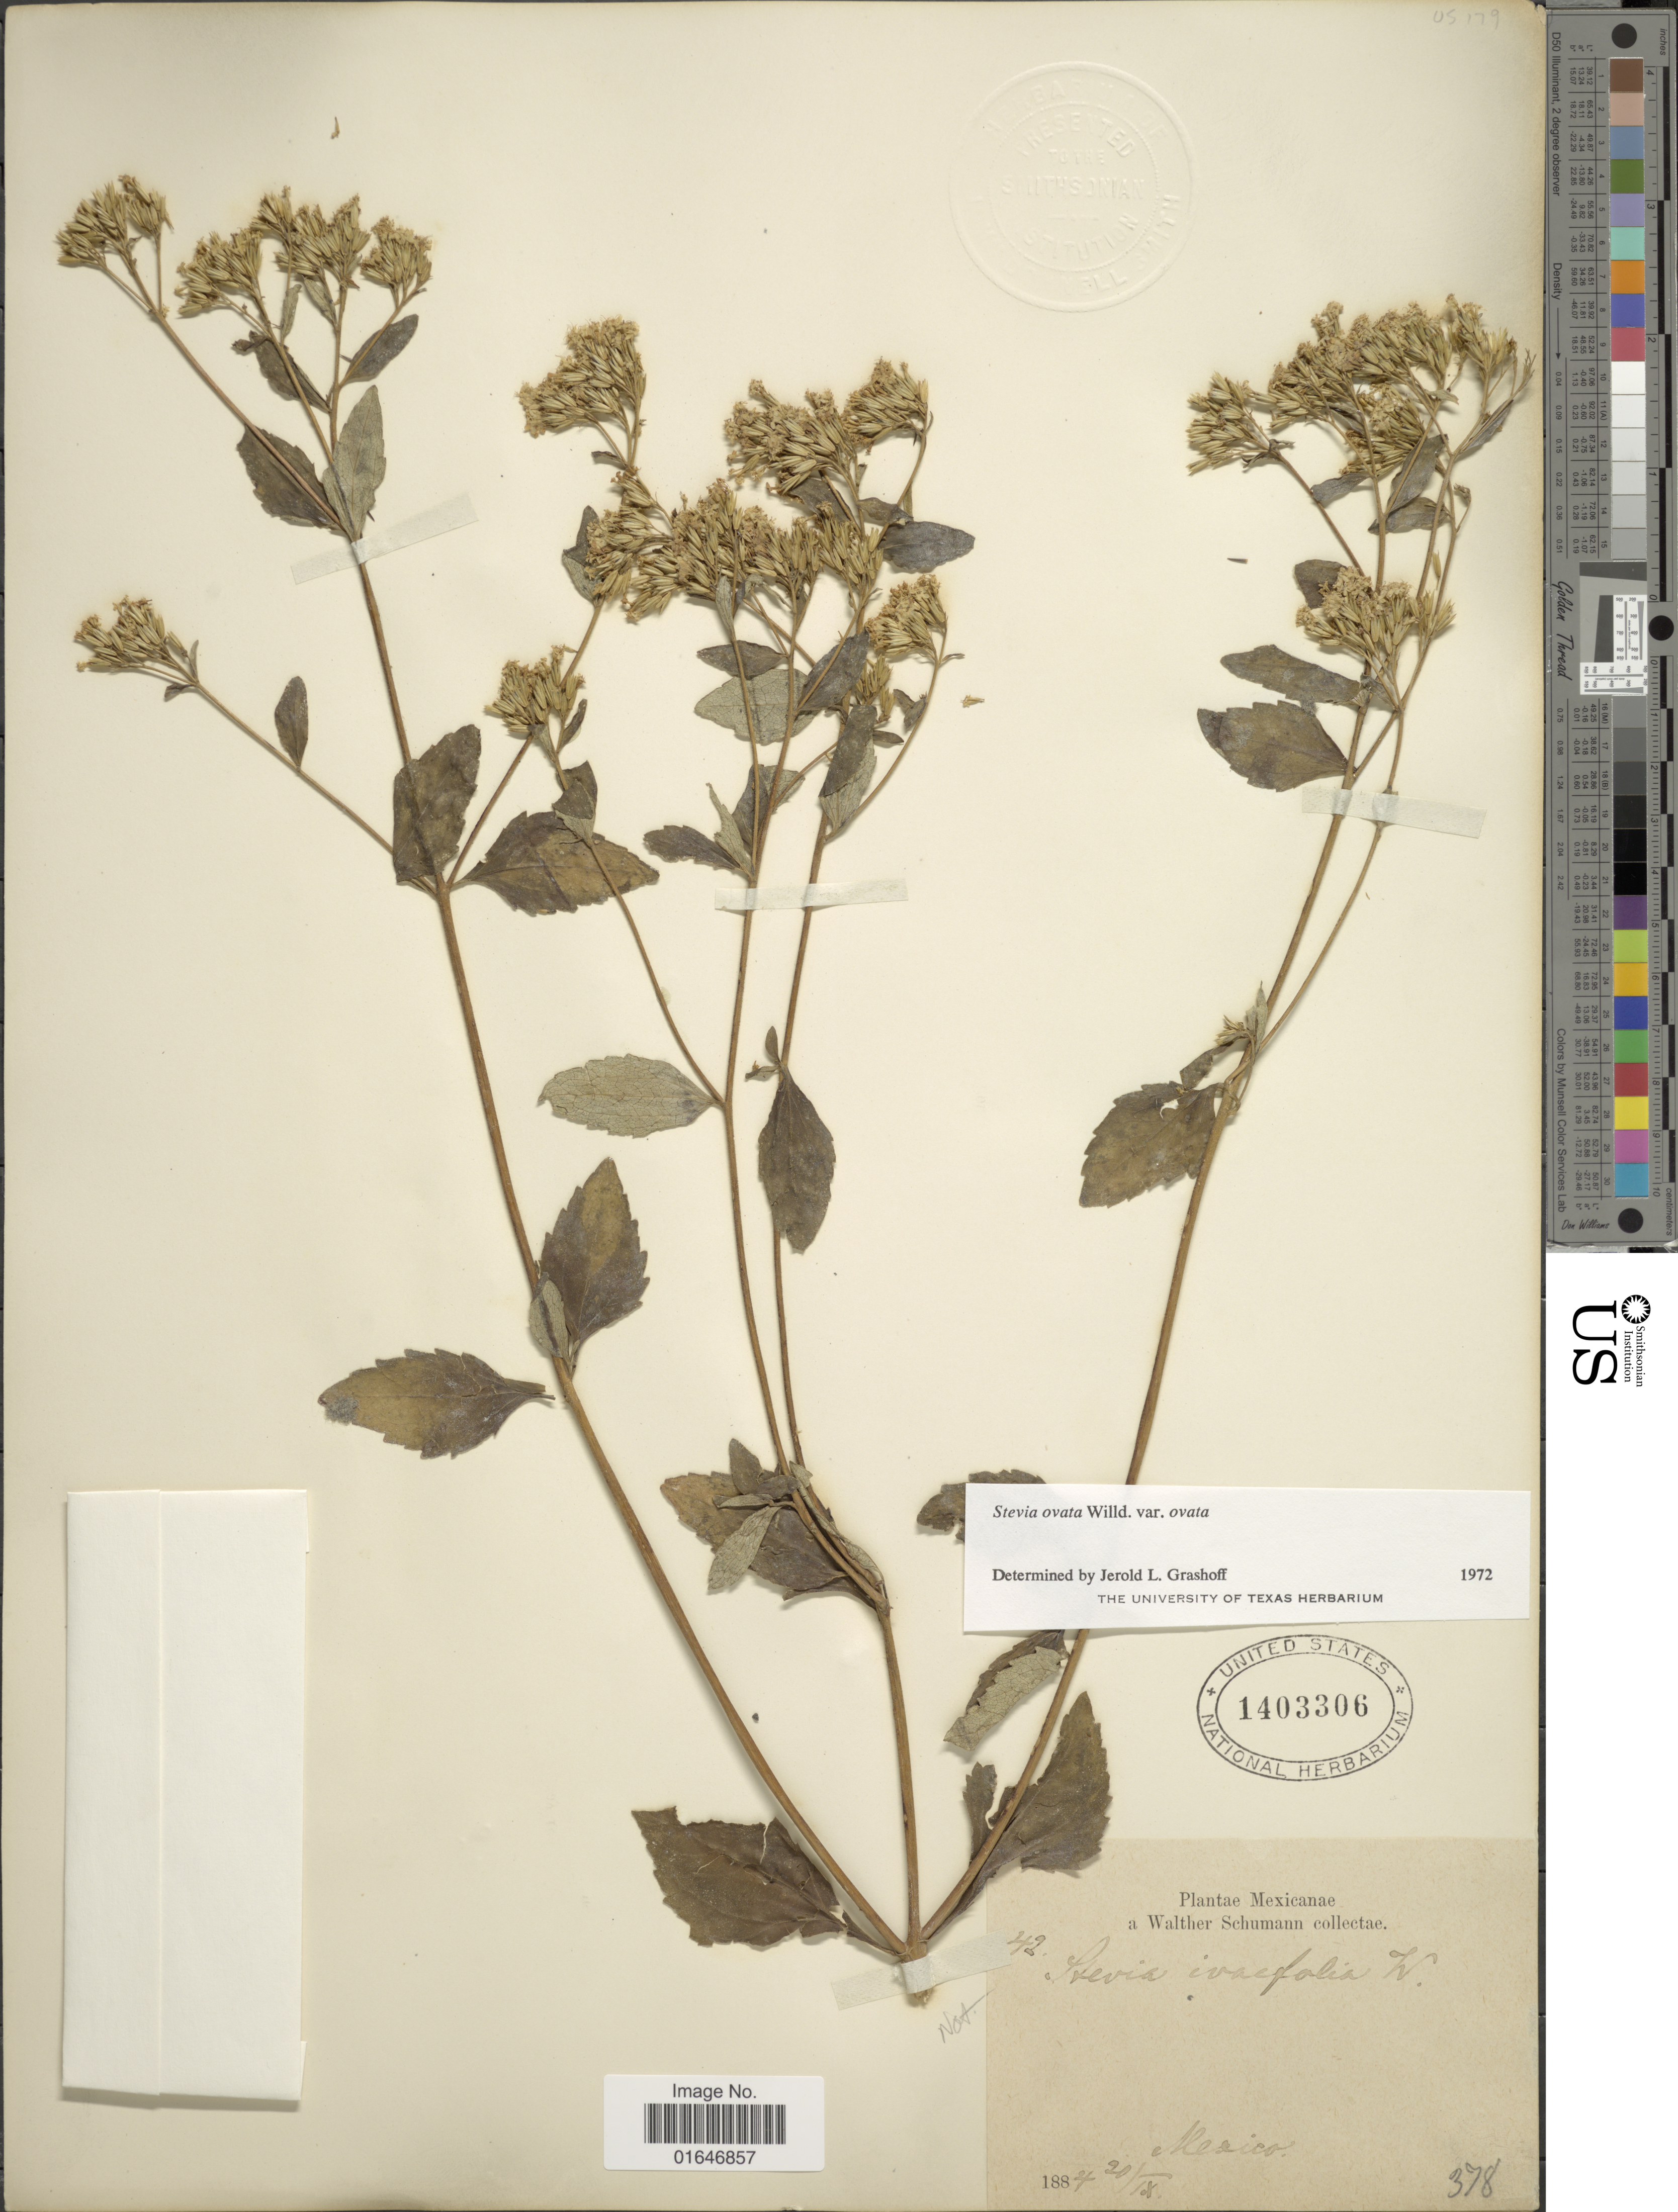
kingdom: Plantae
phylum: Tracheophyta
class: Magnoliopsida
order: Asterales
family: Asteraceae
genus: Stevia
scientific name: Stevia ovata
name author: Willd.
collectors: W. Schumann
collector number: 42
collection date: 1884-09-20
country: Mexico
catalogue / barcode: US 1403306